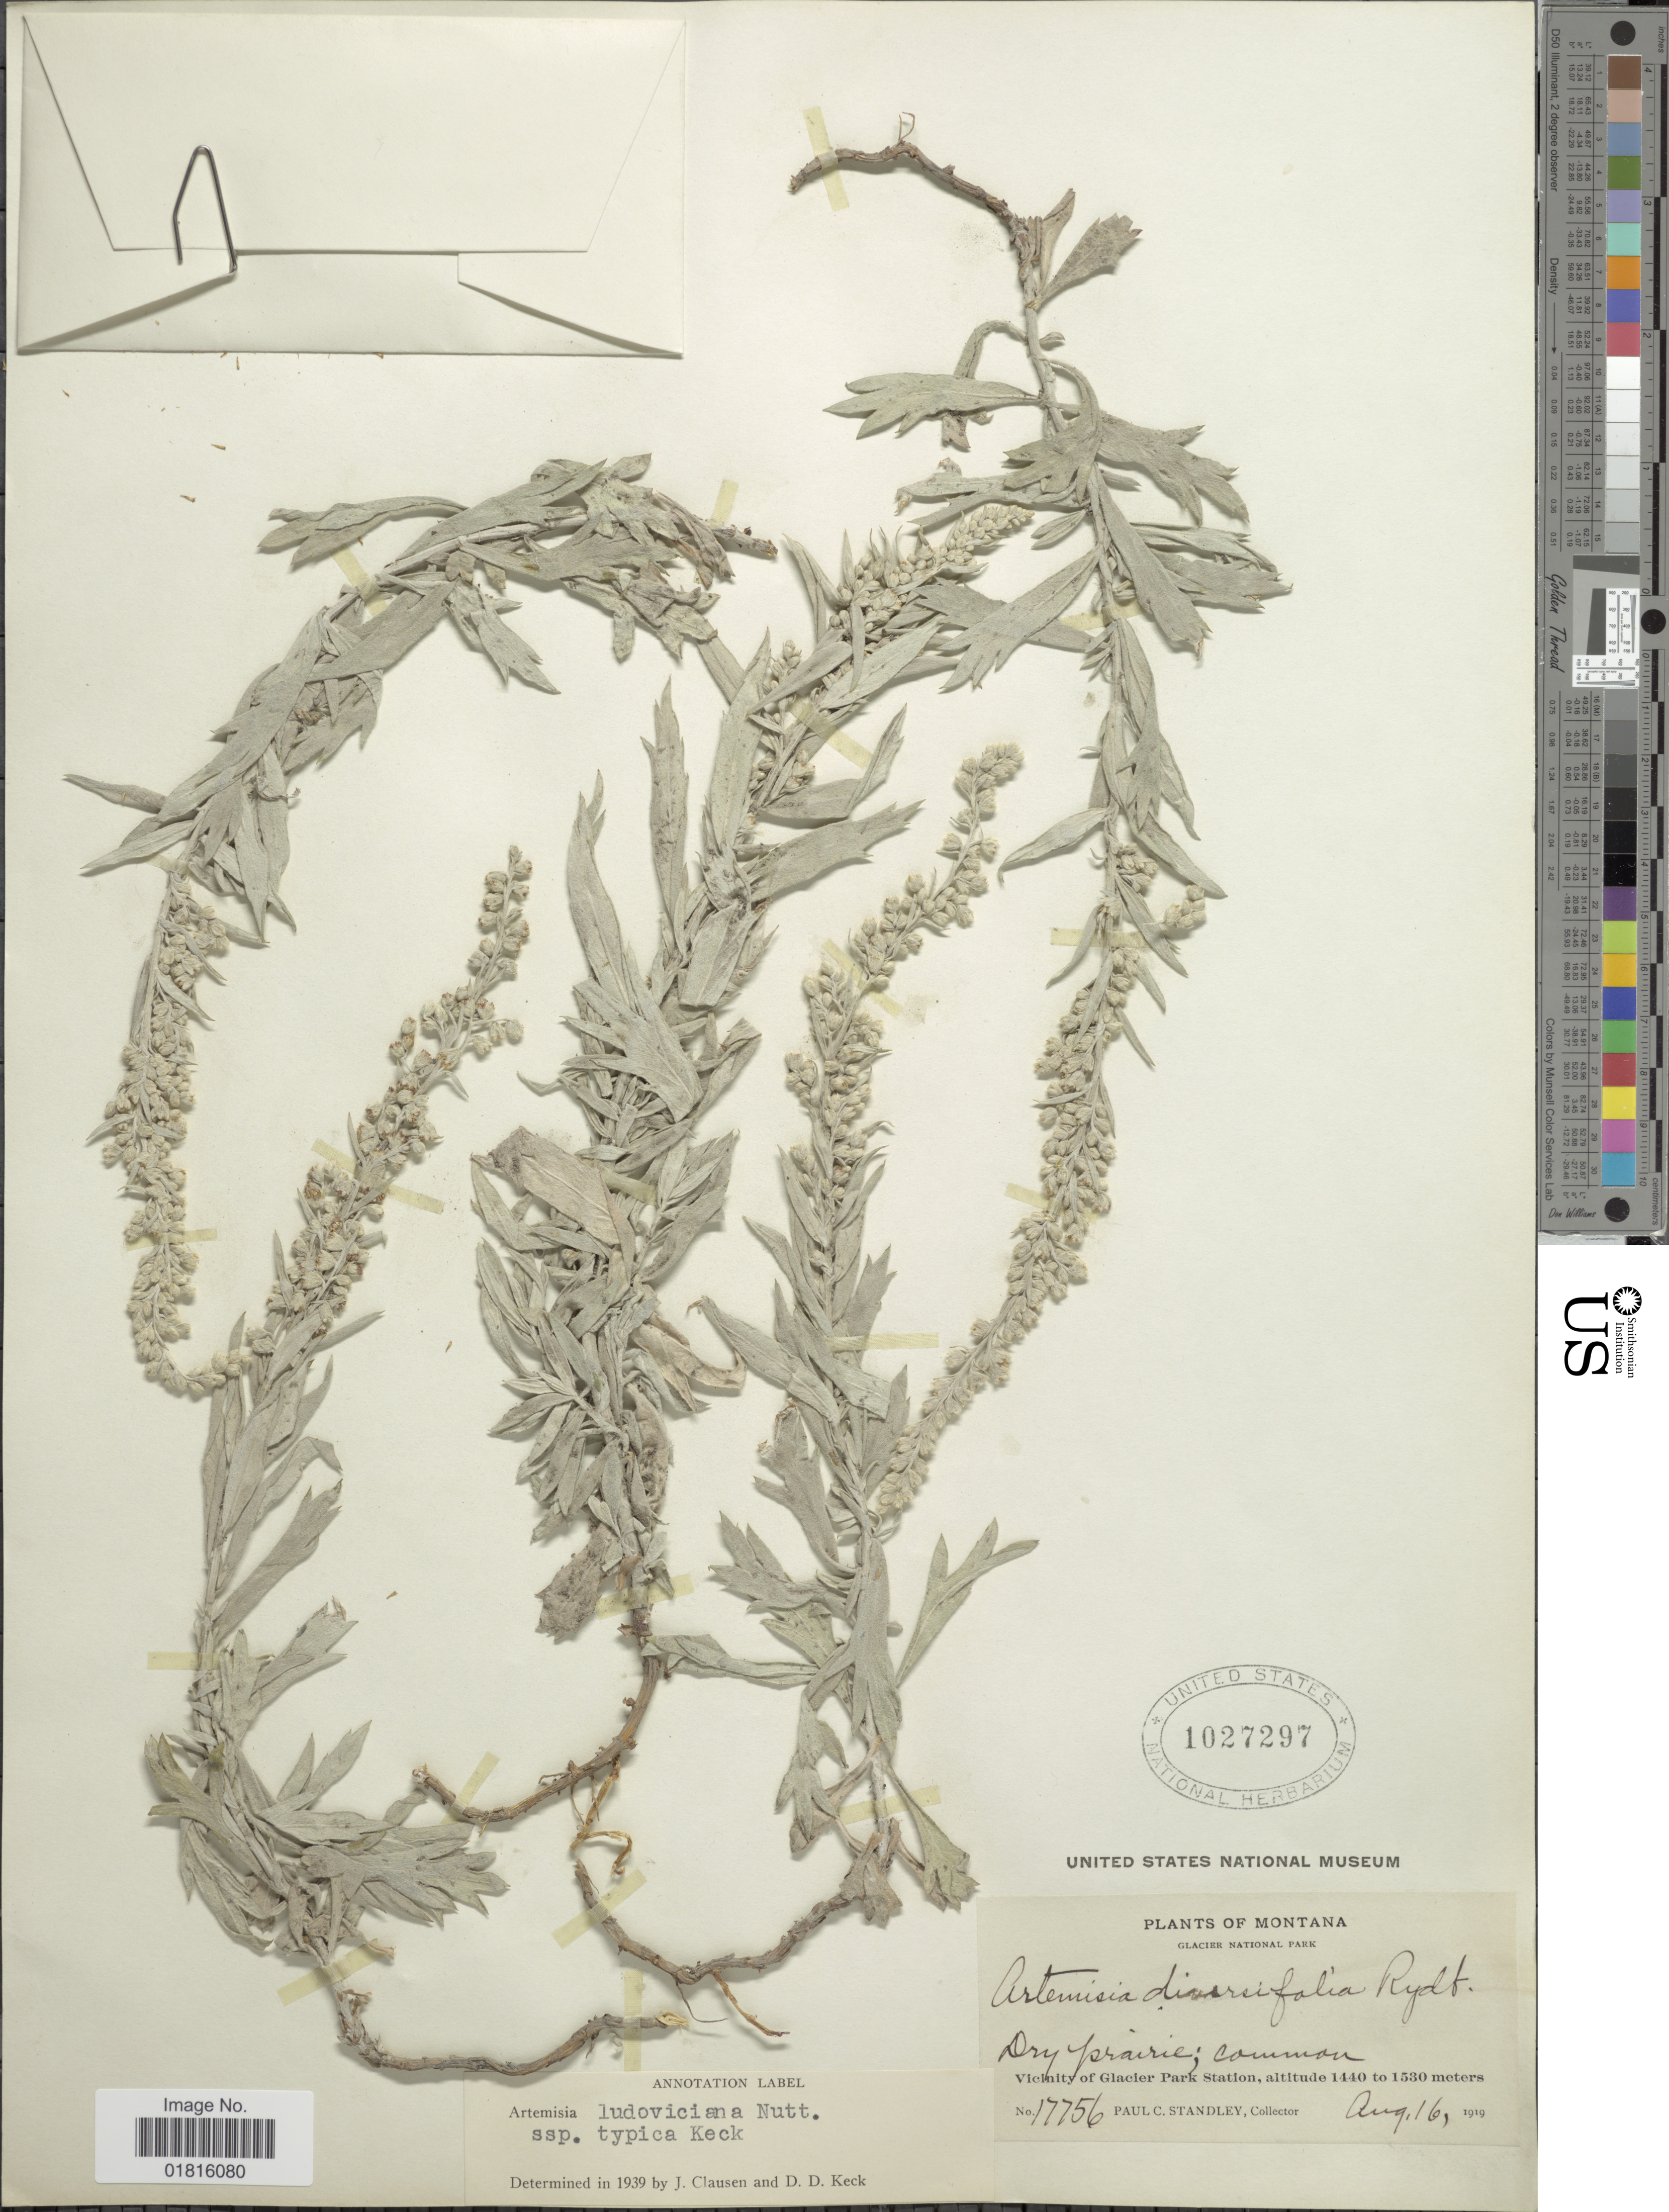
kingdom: Plantae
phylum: Tracheophyta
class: Magnoliopsida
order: Asterales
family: Asteraceae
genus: Artemisia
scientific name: Artemisia ludoviciana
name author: Nutt.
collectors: P. C. Standley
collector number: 17756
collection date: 1919-08-16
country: United States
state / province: Montana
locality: Glacier National Park, Dry prairie; common, Vicinity of Glacier Park Station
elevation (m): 1440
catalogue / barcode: US 1027297